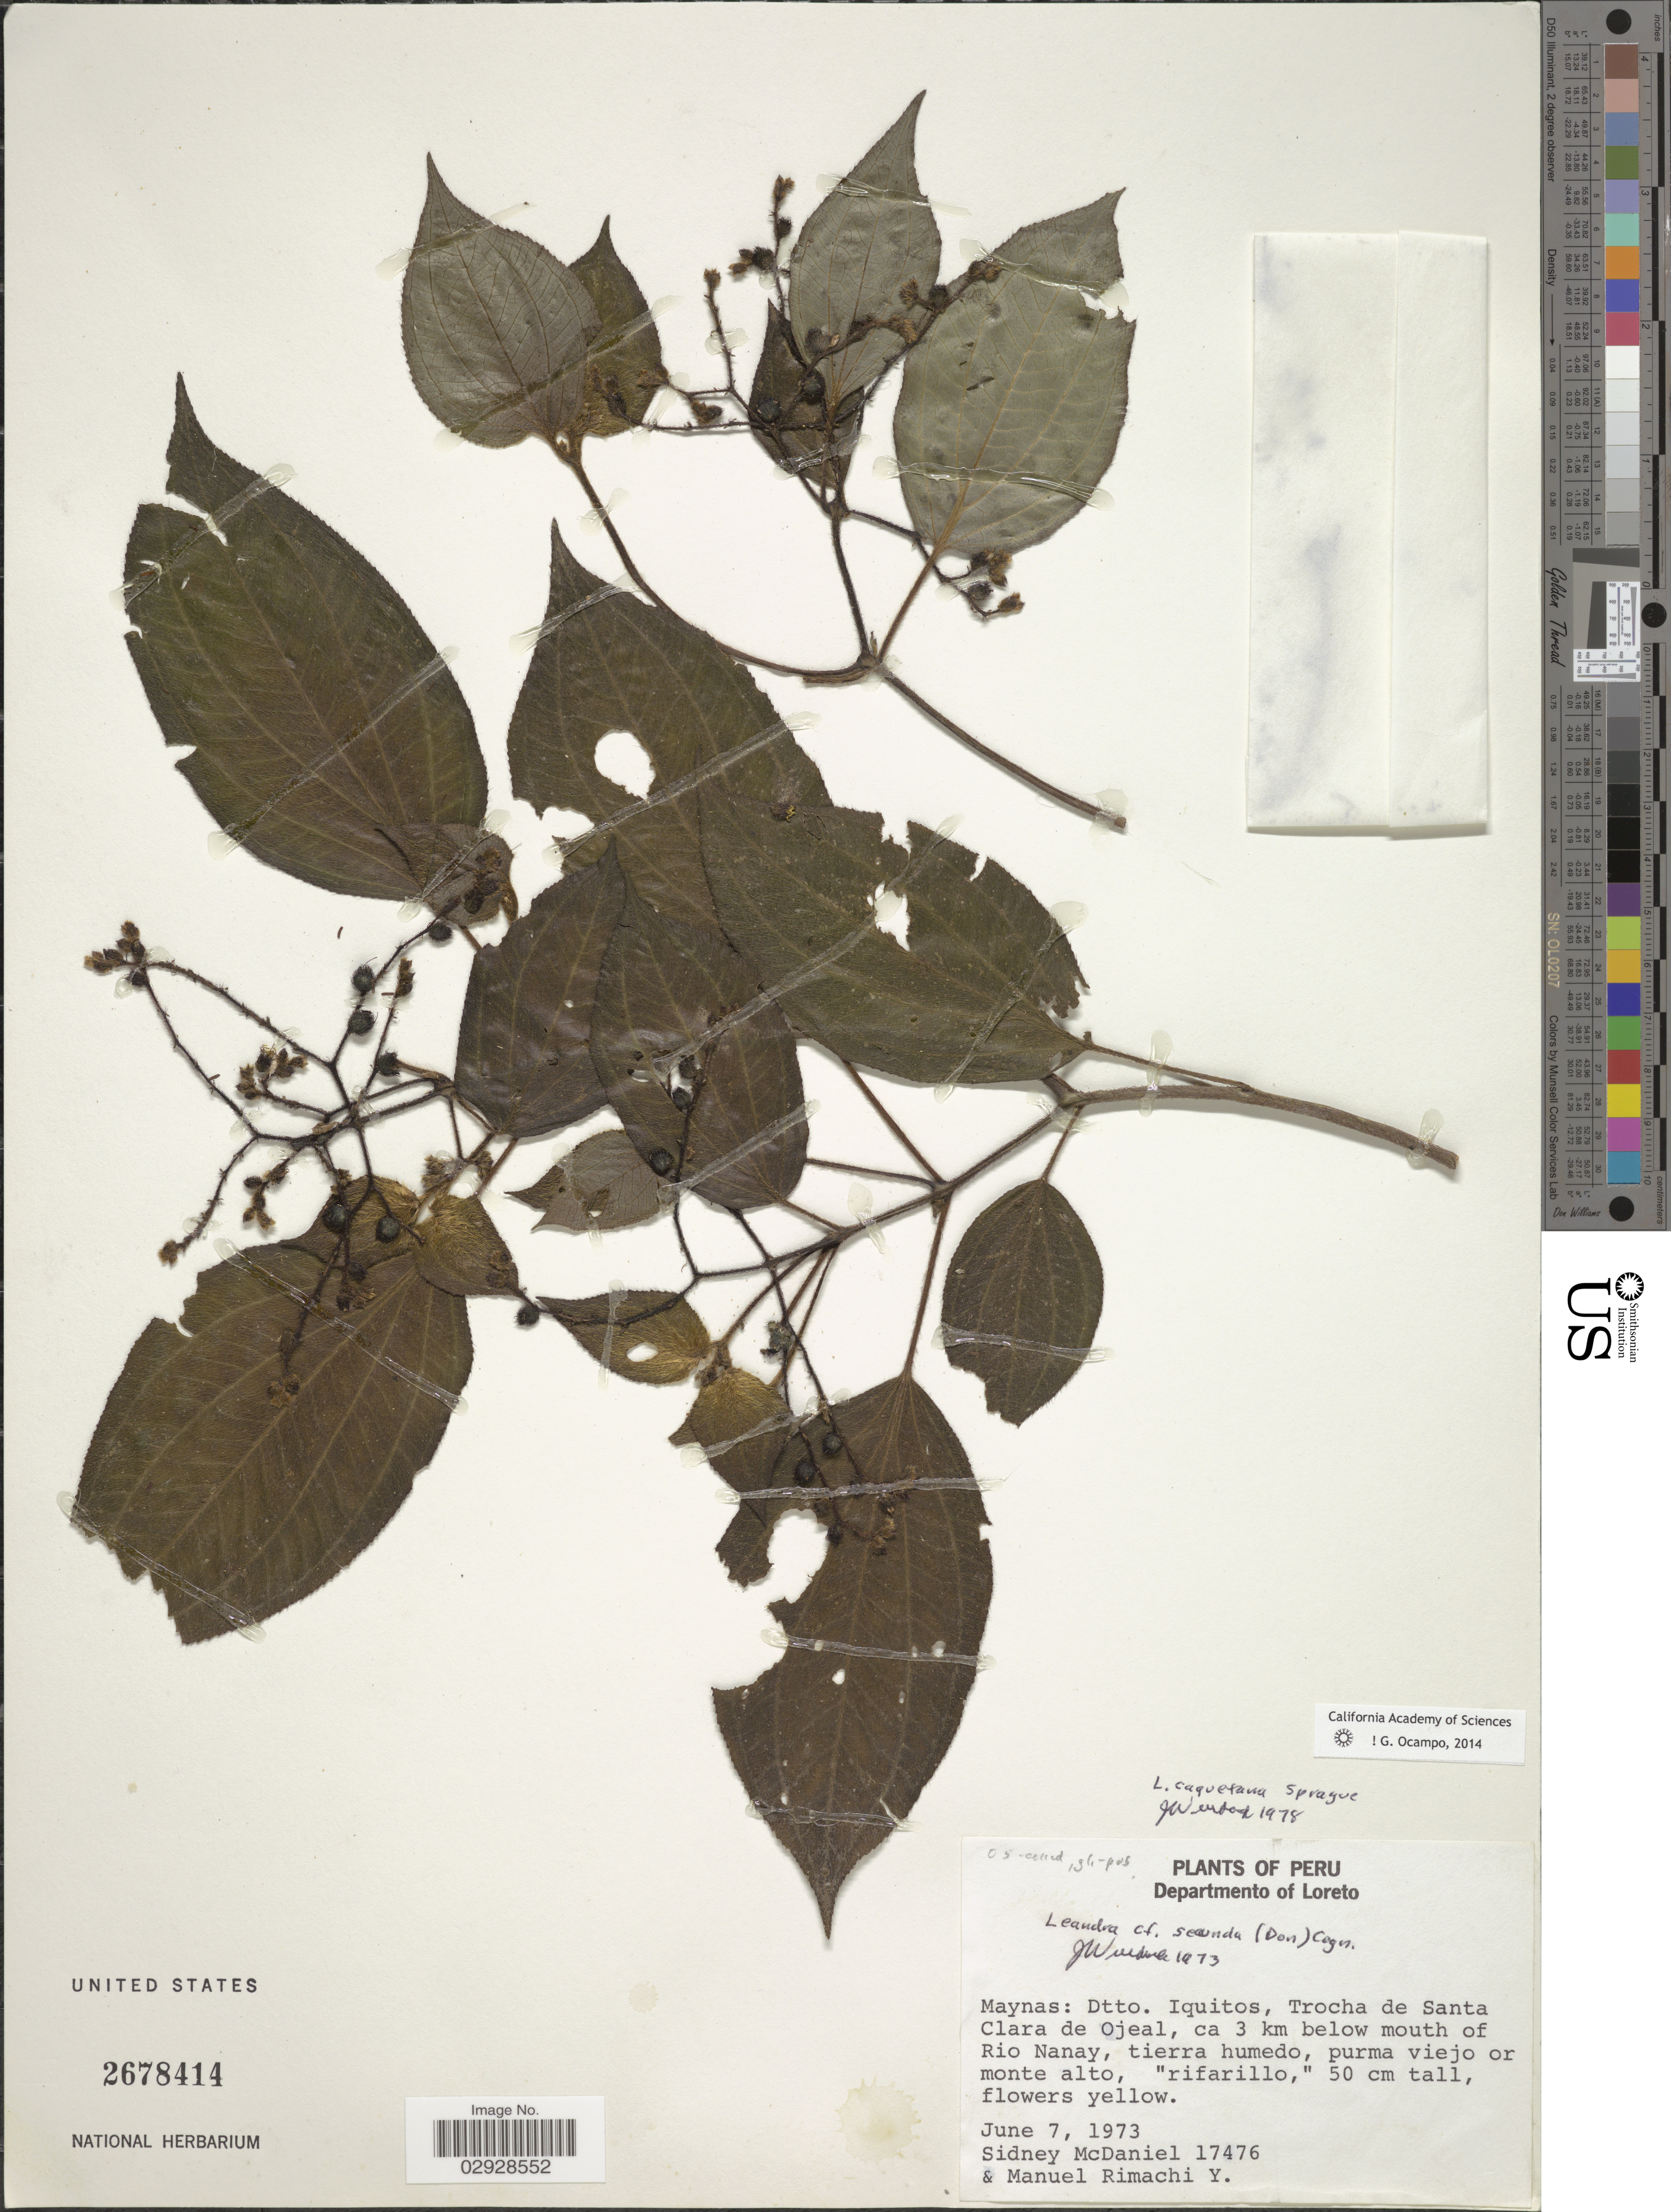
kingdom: Plantae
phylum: Tracheophyta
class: Magnoliopsida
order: Myrtales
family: Melastomataceae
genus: Leandra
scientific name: Leandra caquetana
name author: Sprague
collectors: S. McDaniel & M. Rimachi Y.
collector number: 17476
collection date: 1973-06-07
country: Peru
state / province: Loreto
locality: Departamento of Loreto. Maynas: Dtto. Iquitos, Trocha de Santa Clara de Ojeal, ca 3 km below mouth of Rio Nanay, tierra humedo, purma viejo or monte alto, "rifarillo".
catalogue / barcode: US 2678414